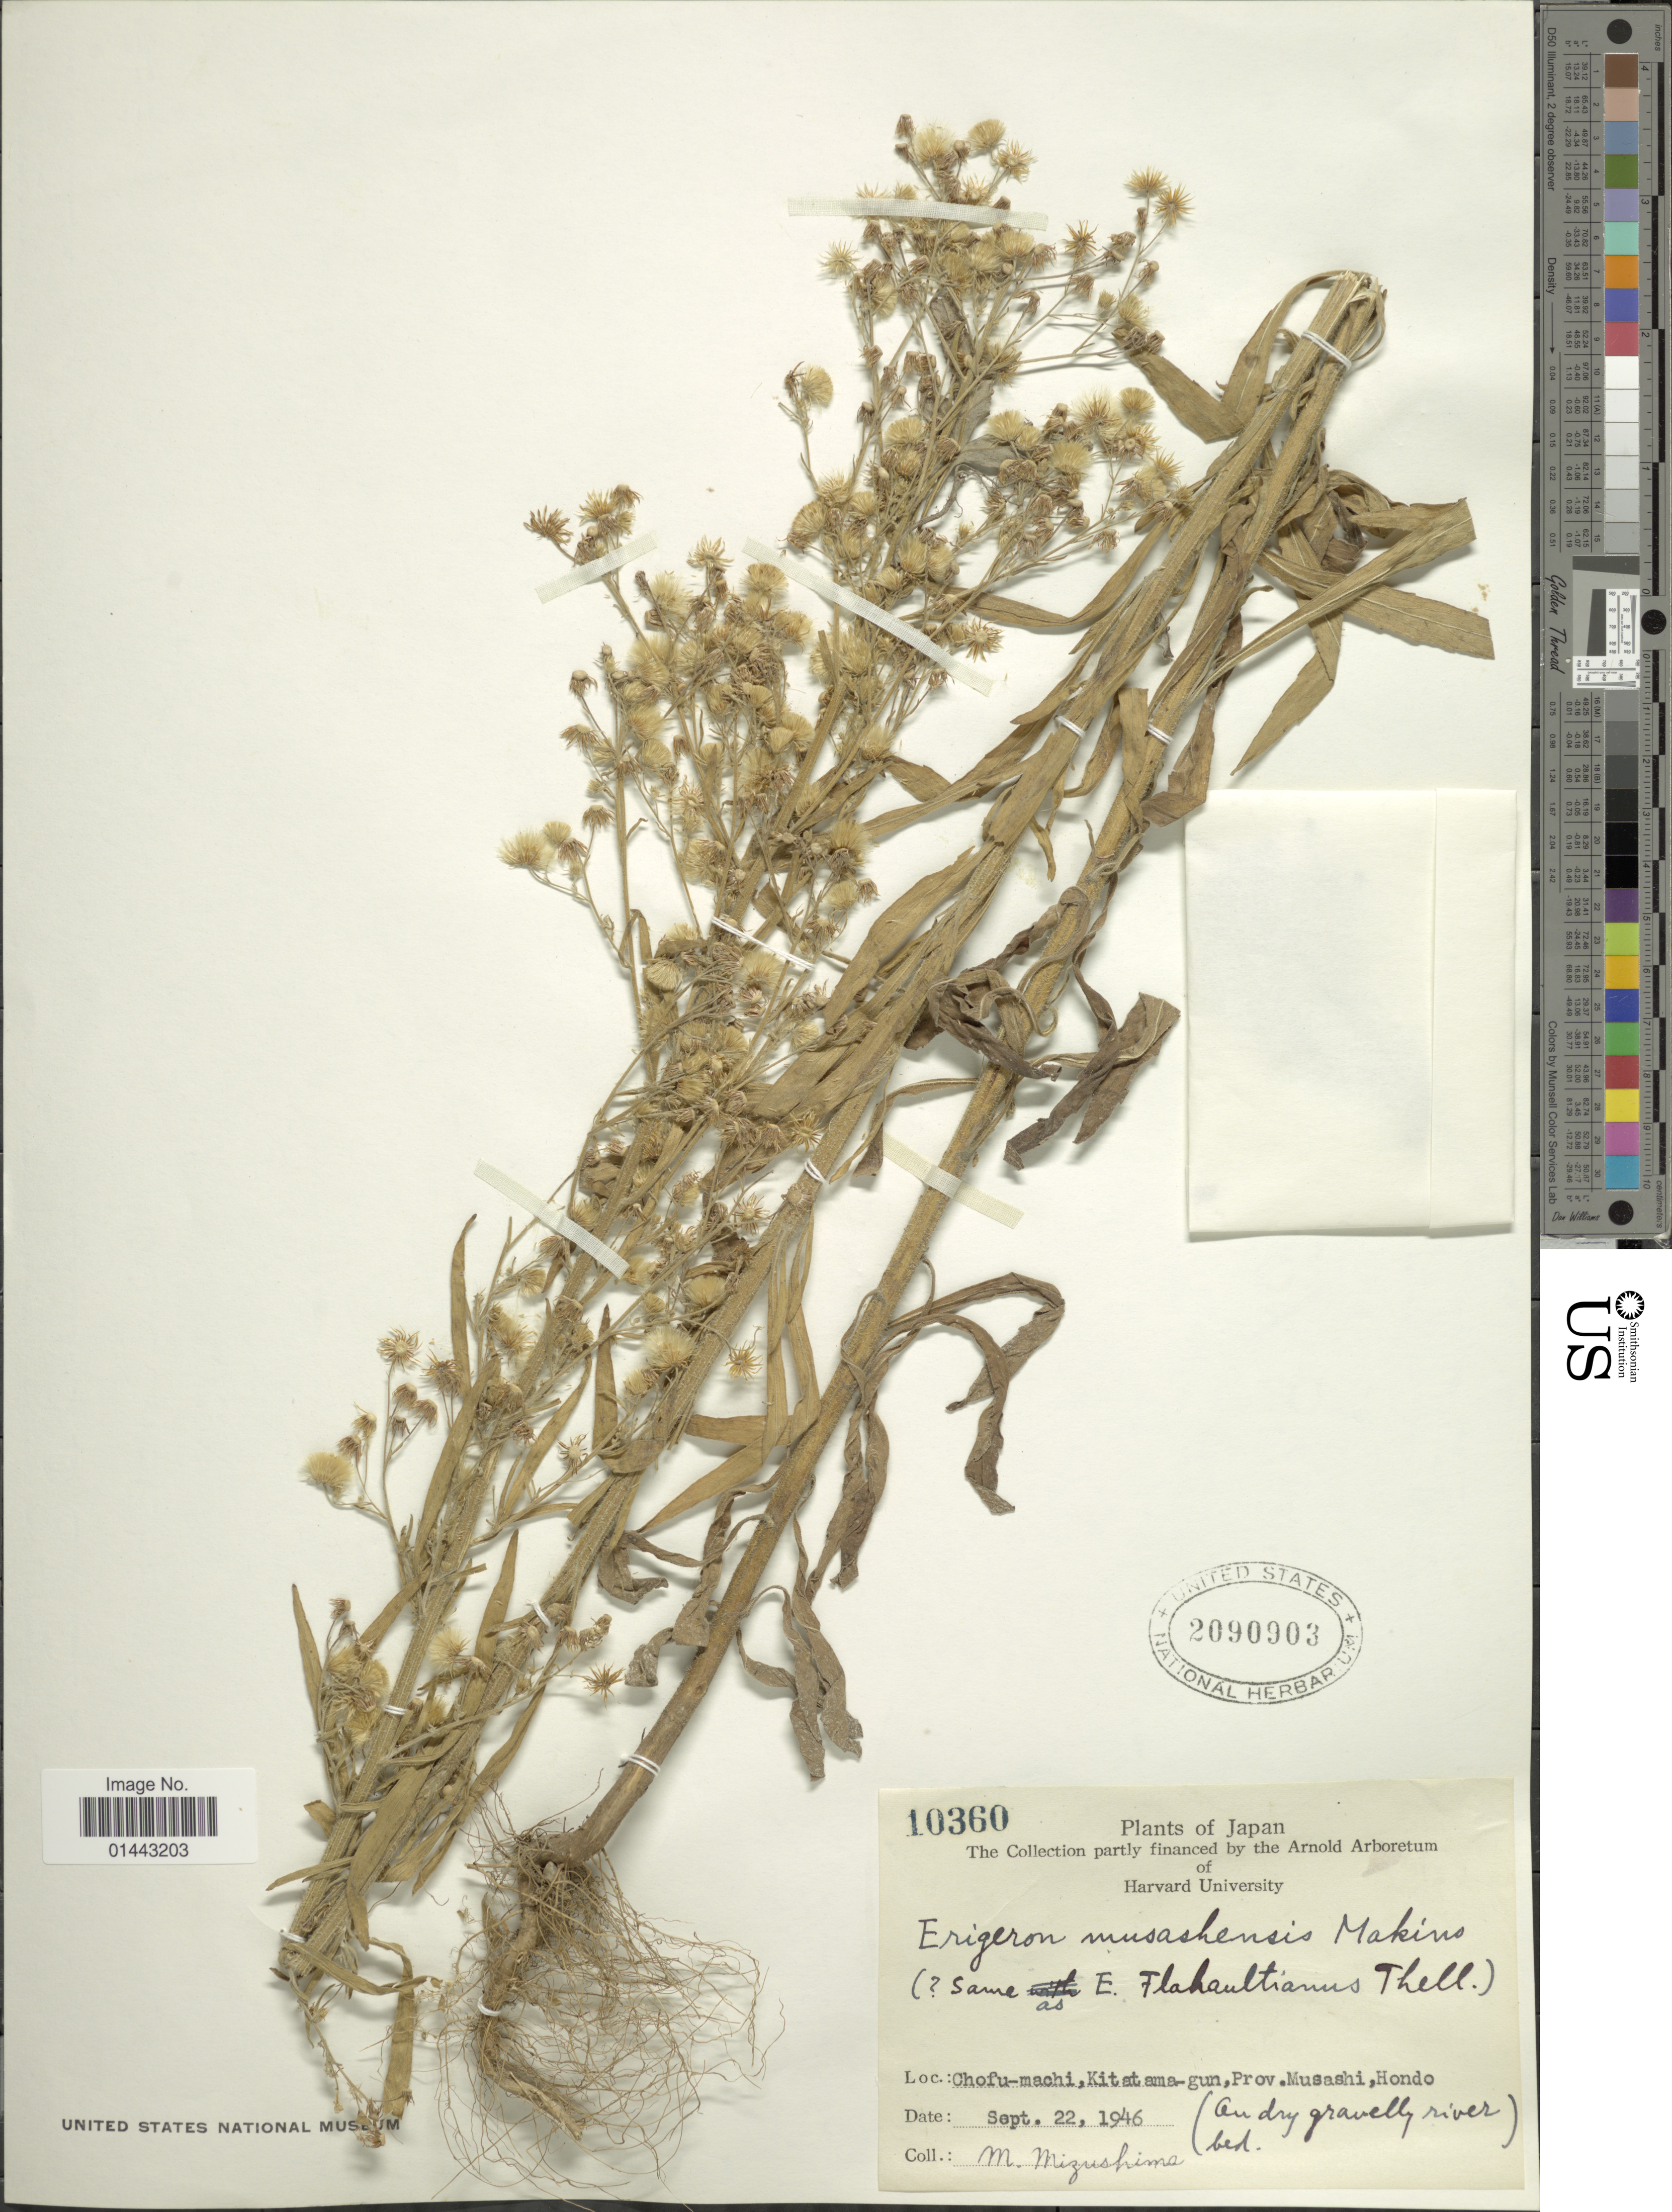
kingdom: Plantae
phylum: Tracheophyta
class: Magnoliopsida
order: Asterales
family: Asteraceae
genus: Erigeron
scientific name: Erigeron musashensis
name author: Makino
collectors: M. Mizushima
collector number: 10360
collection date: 1946-09-22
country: Japan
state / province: Tokyo, Federal City of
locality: Chofu-machi, Kitatama-gun, Prov. Musashi, Hondo.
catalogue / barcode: US 2090903